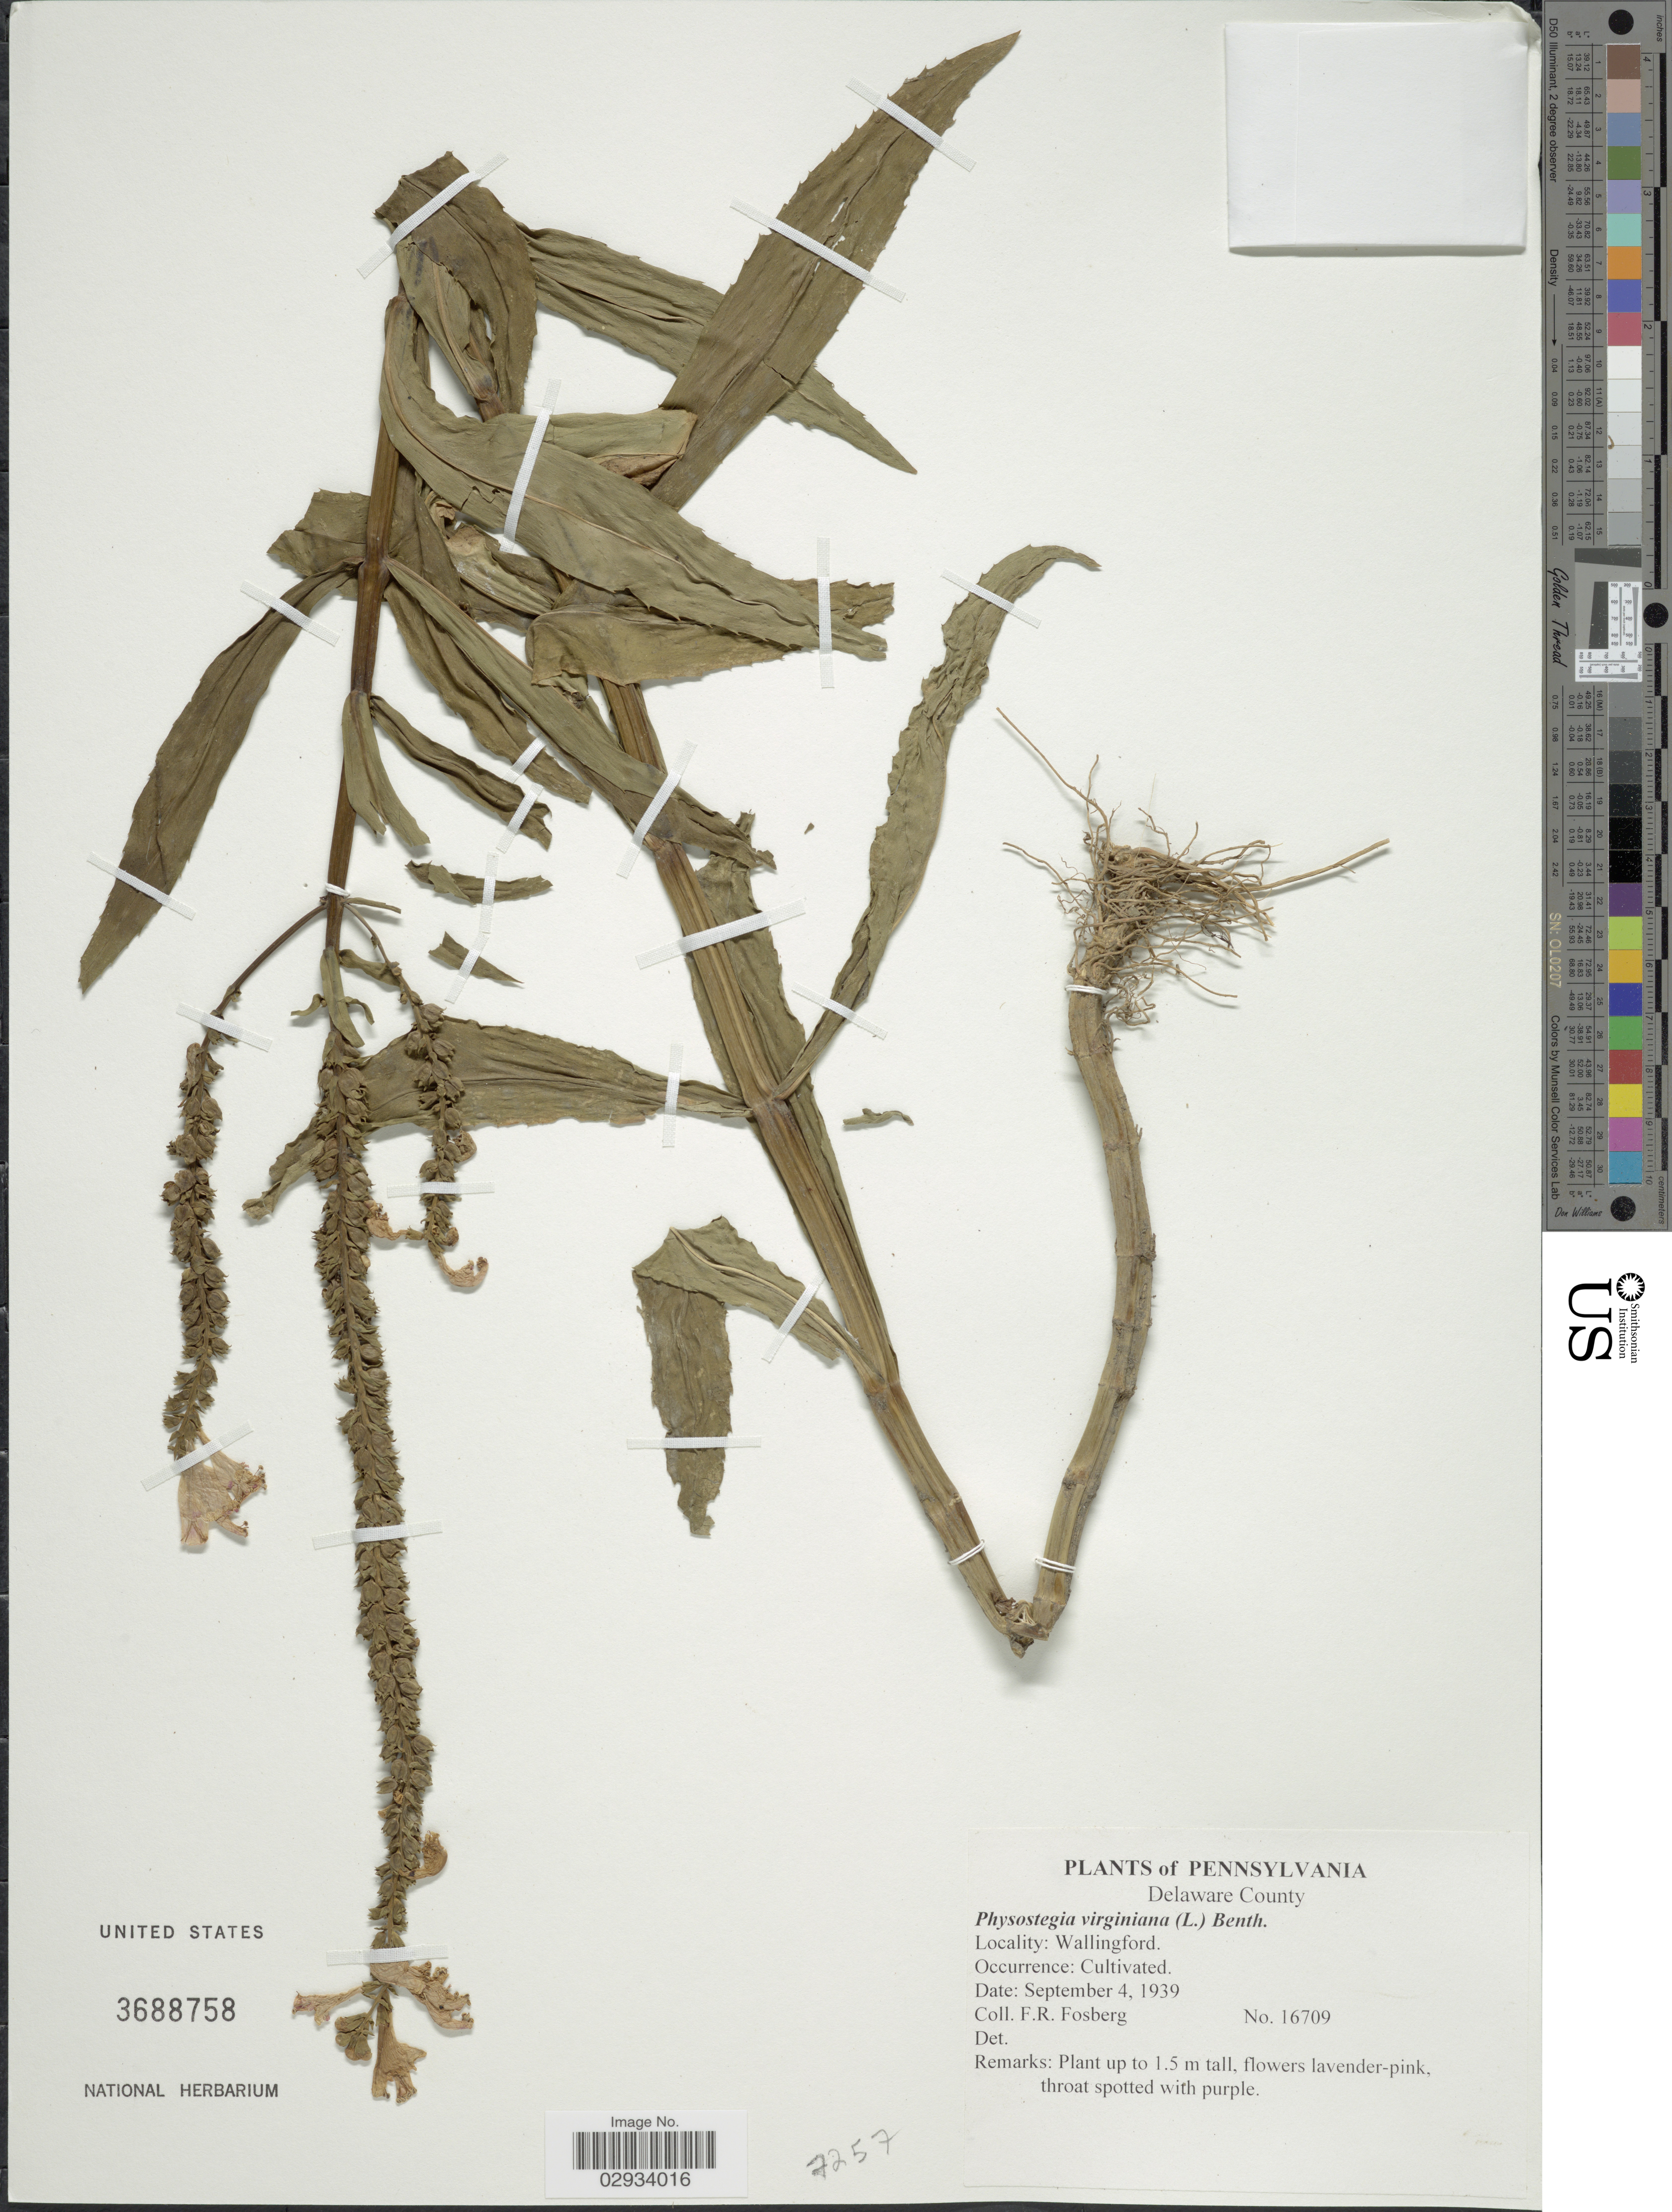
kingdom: Plantae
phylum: Tracheophyta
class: Magnoliopsida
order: Lamiales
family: Lamiaceae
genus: Physostegia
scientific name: Physostegia virginiana subsp. virginiana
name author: (L.) Benth.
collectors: F. R. Fosberg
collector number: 16709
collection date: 1939-09-04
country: United States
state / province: Pennsylvania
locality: Delaware County, Wallingford.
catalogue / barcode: US 3688758